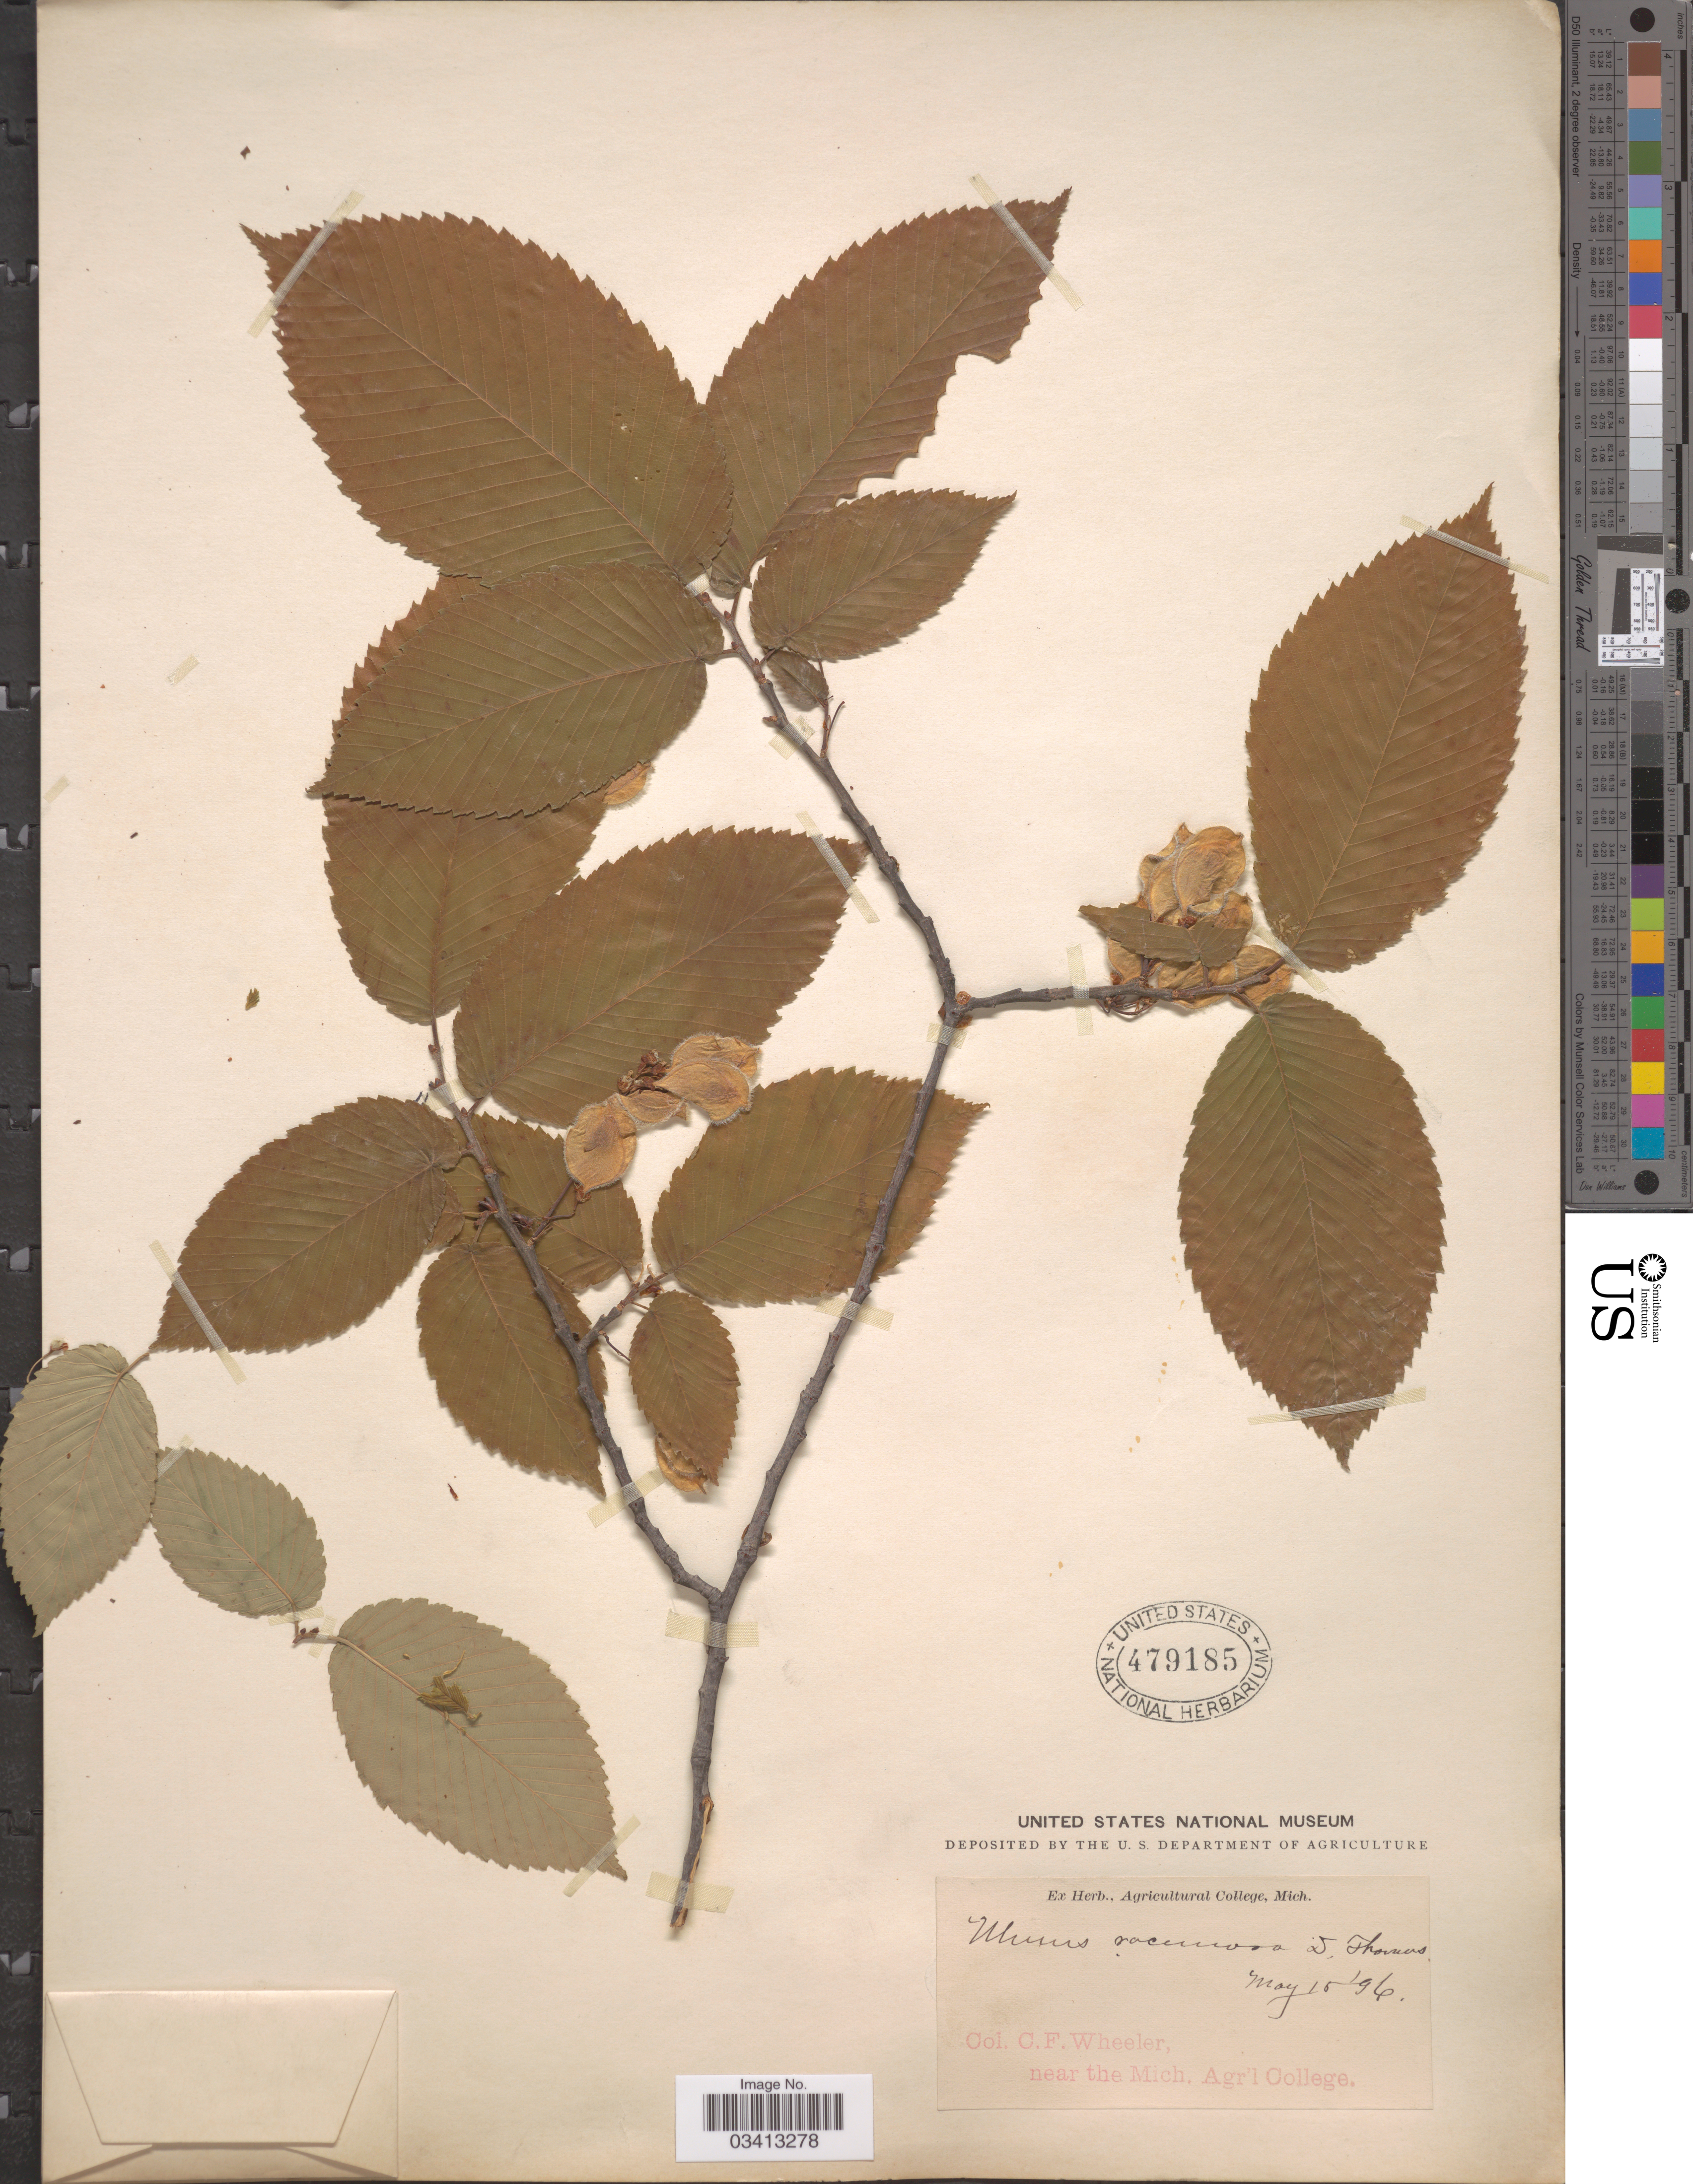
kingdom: Plantae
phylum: Tracheophyta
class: Magnoliopsida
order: Rosales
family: Ulmaceae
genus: Ulmus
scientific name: Ulmus thomasii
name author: Sarg.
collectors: C. Wheeler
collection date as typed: Transcribed d/m/y: 15/5/94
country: United States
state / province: Michigan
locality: Near the Mich. Agr'l College.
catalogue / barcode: US 479185